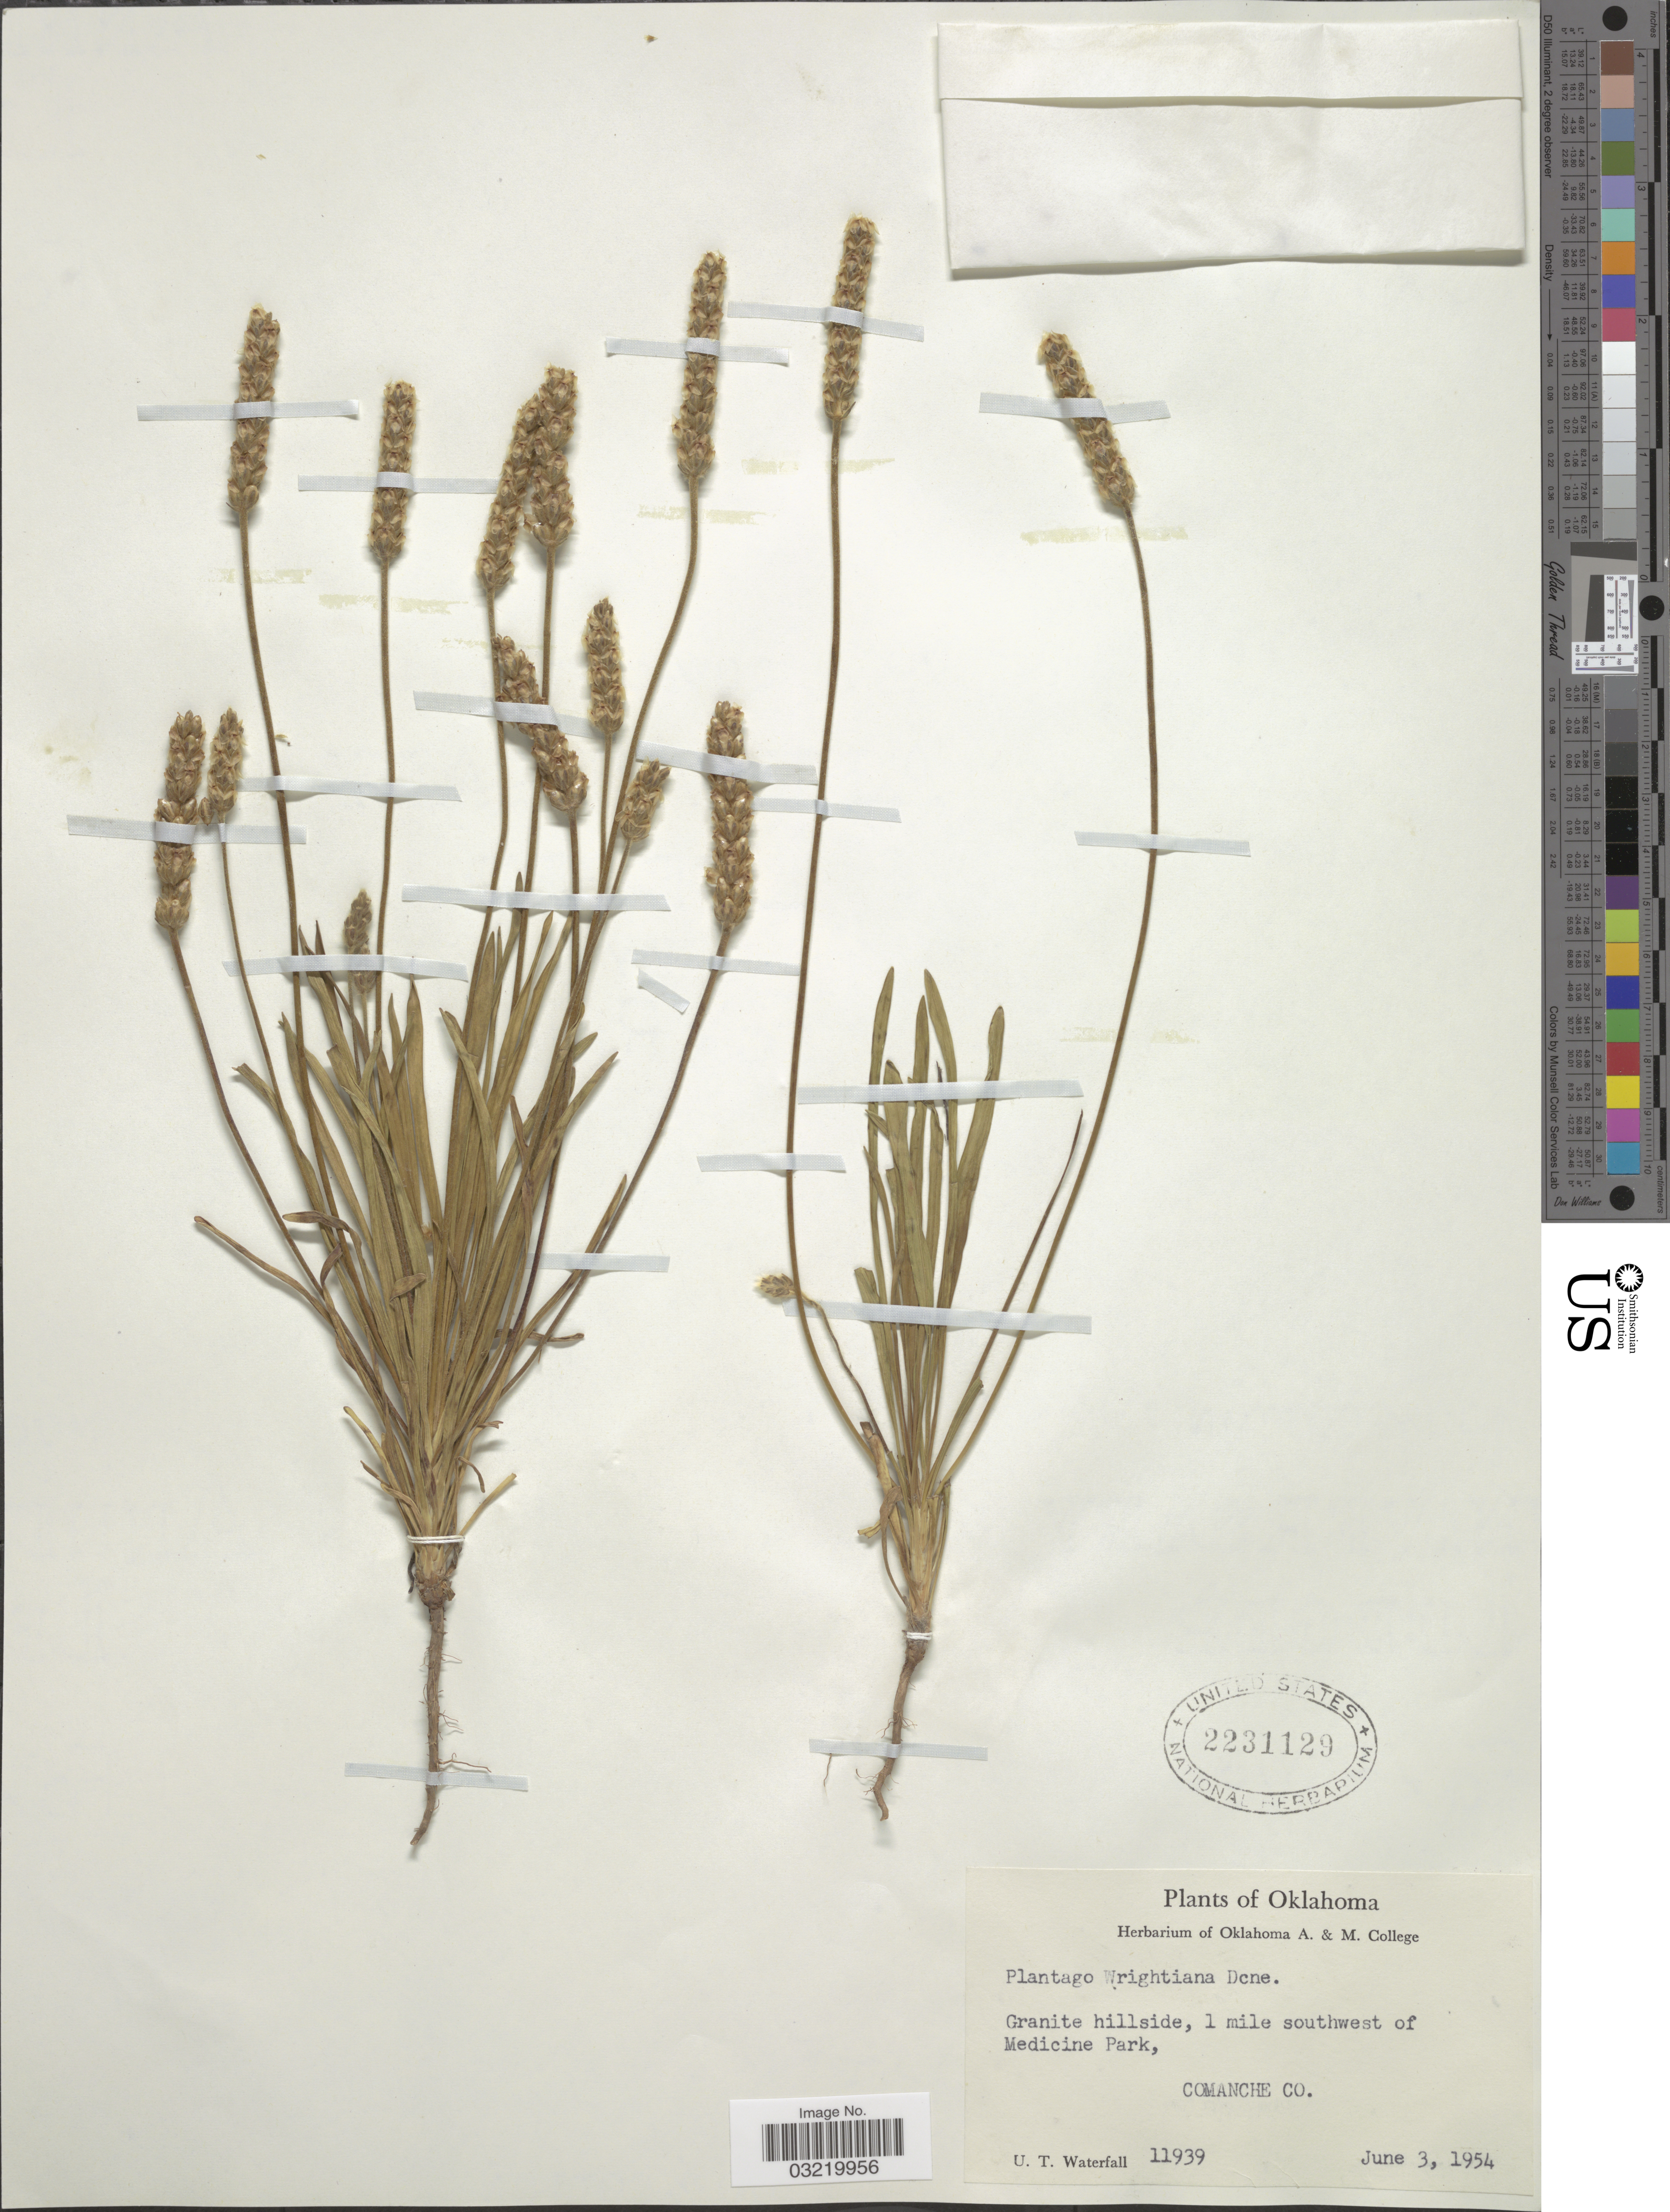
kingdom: Plantae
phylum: Tracheophyta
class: Magnoliopsida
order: Lamiales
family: Plantaginaceae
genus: Plantago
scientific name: Plantago wrightiana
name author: Decne. ex A. DC.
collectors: U. T. Waterfall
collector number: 11939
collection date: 1954-06-03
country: United States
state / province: Oklahoma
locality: Granite hillside, 1 mile southwest of Medicine Park, Comanche Co.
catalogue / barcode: US 2231129